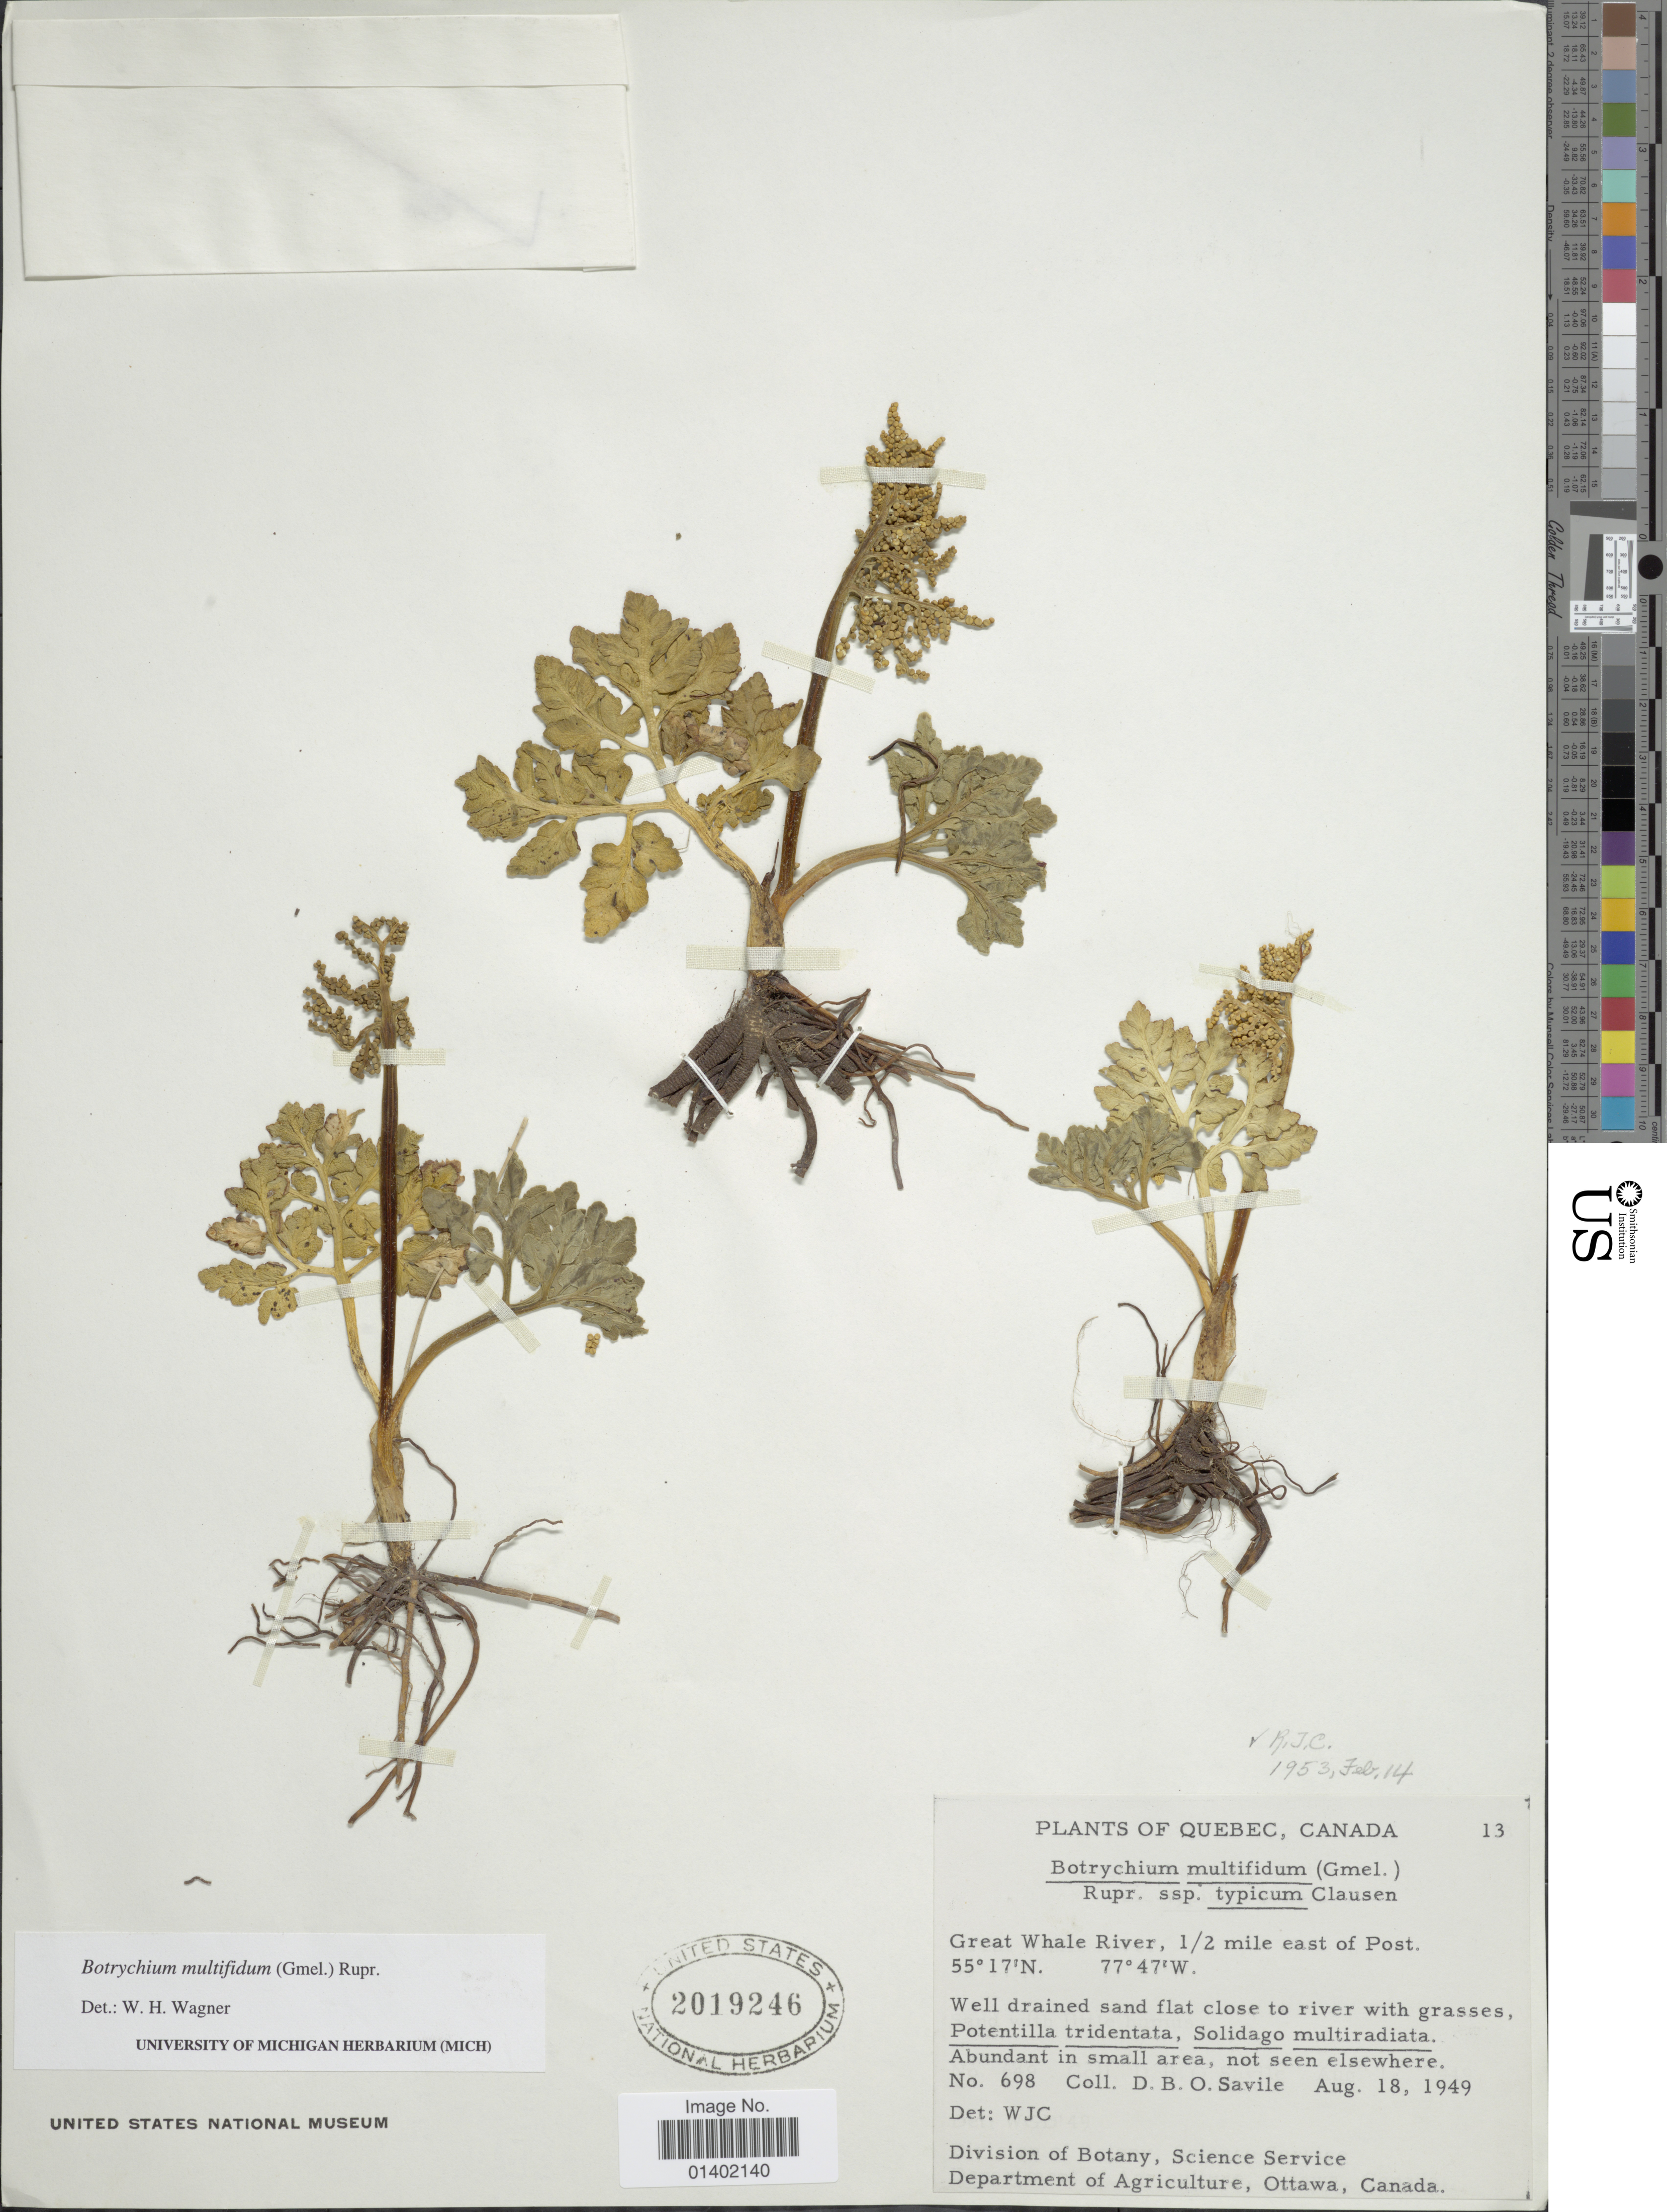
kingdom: Plantae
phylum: Tracheophyta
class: Polypodiopsida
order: Ophioglossales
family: Ophioglossaceae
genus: Botrychium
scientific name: Botrychium multifidum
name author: (J.F. Gmel.) Rupr.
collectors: D. Savile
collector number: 698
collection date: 1949-08-18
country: Canada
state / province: Quebec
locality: Great Whale River, 1/2 mile east of Post.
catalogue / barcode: US 2019246